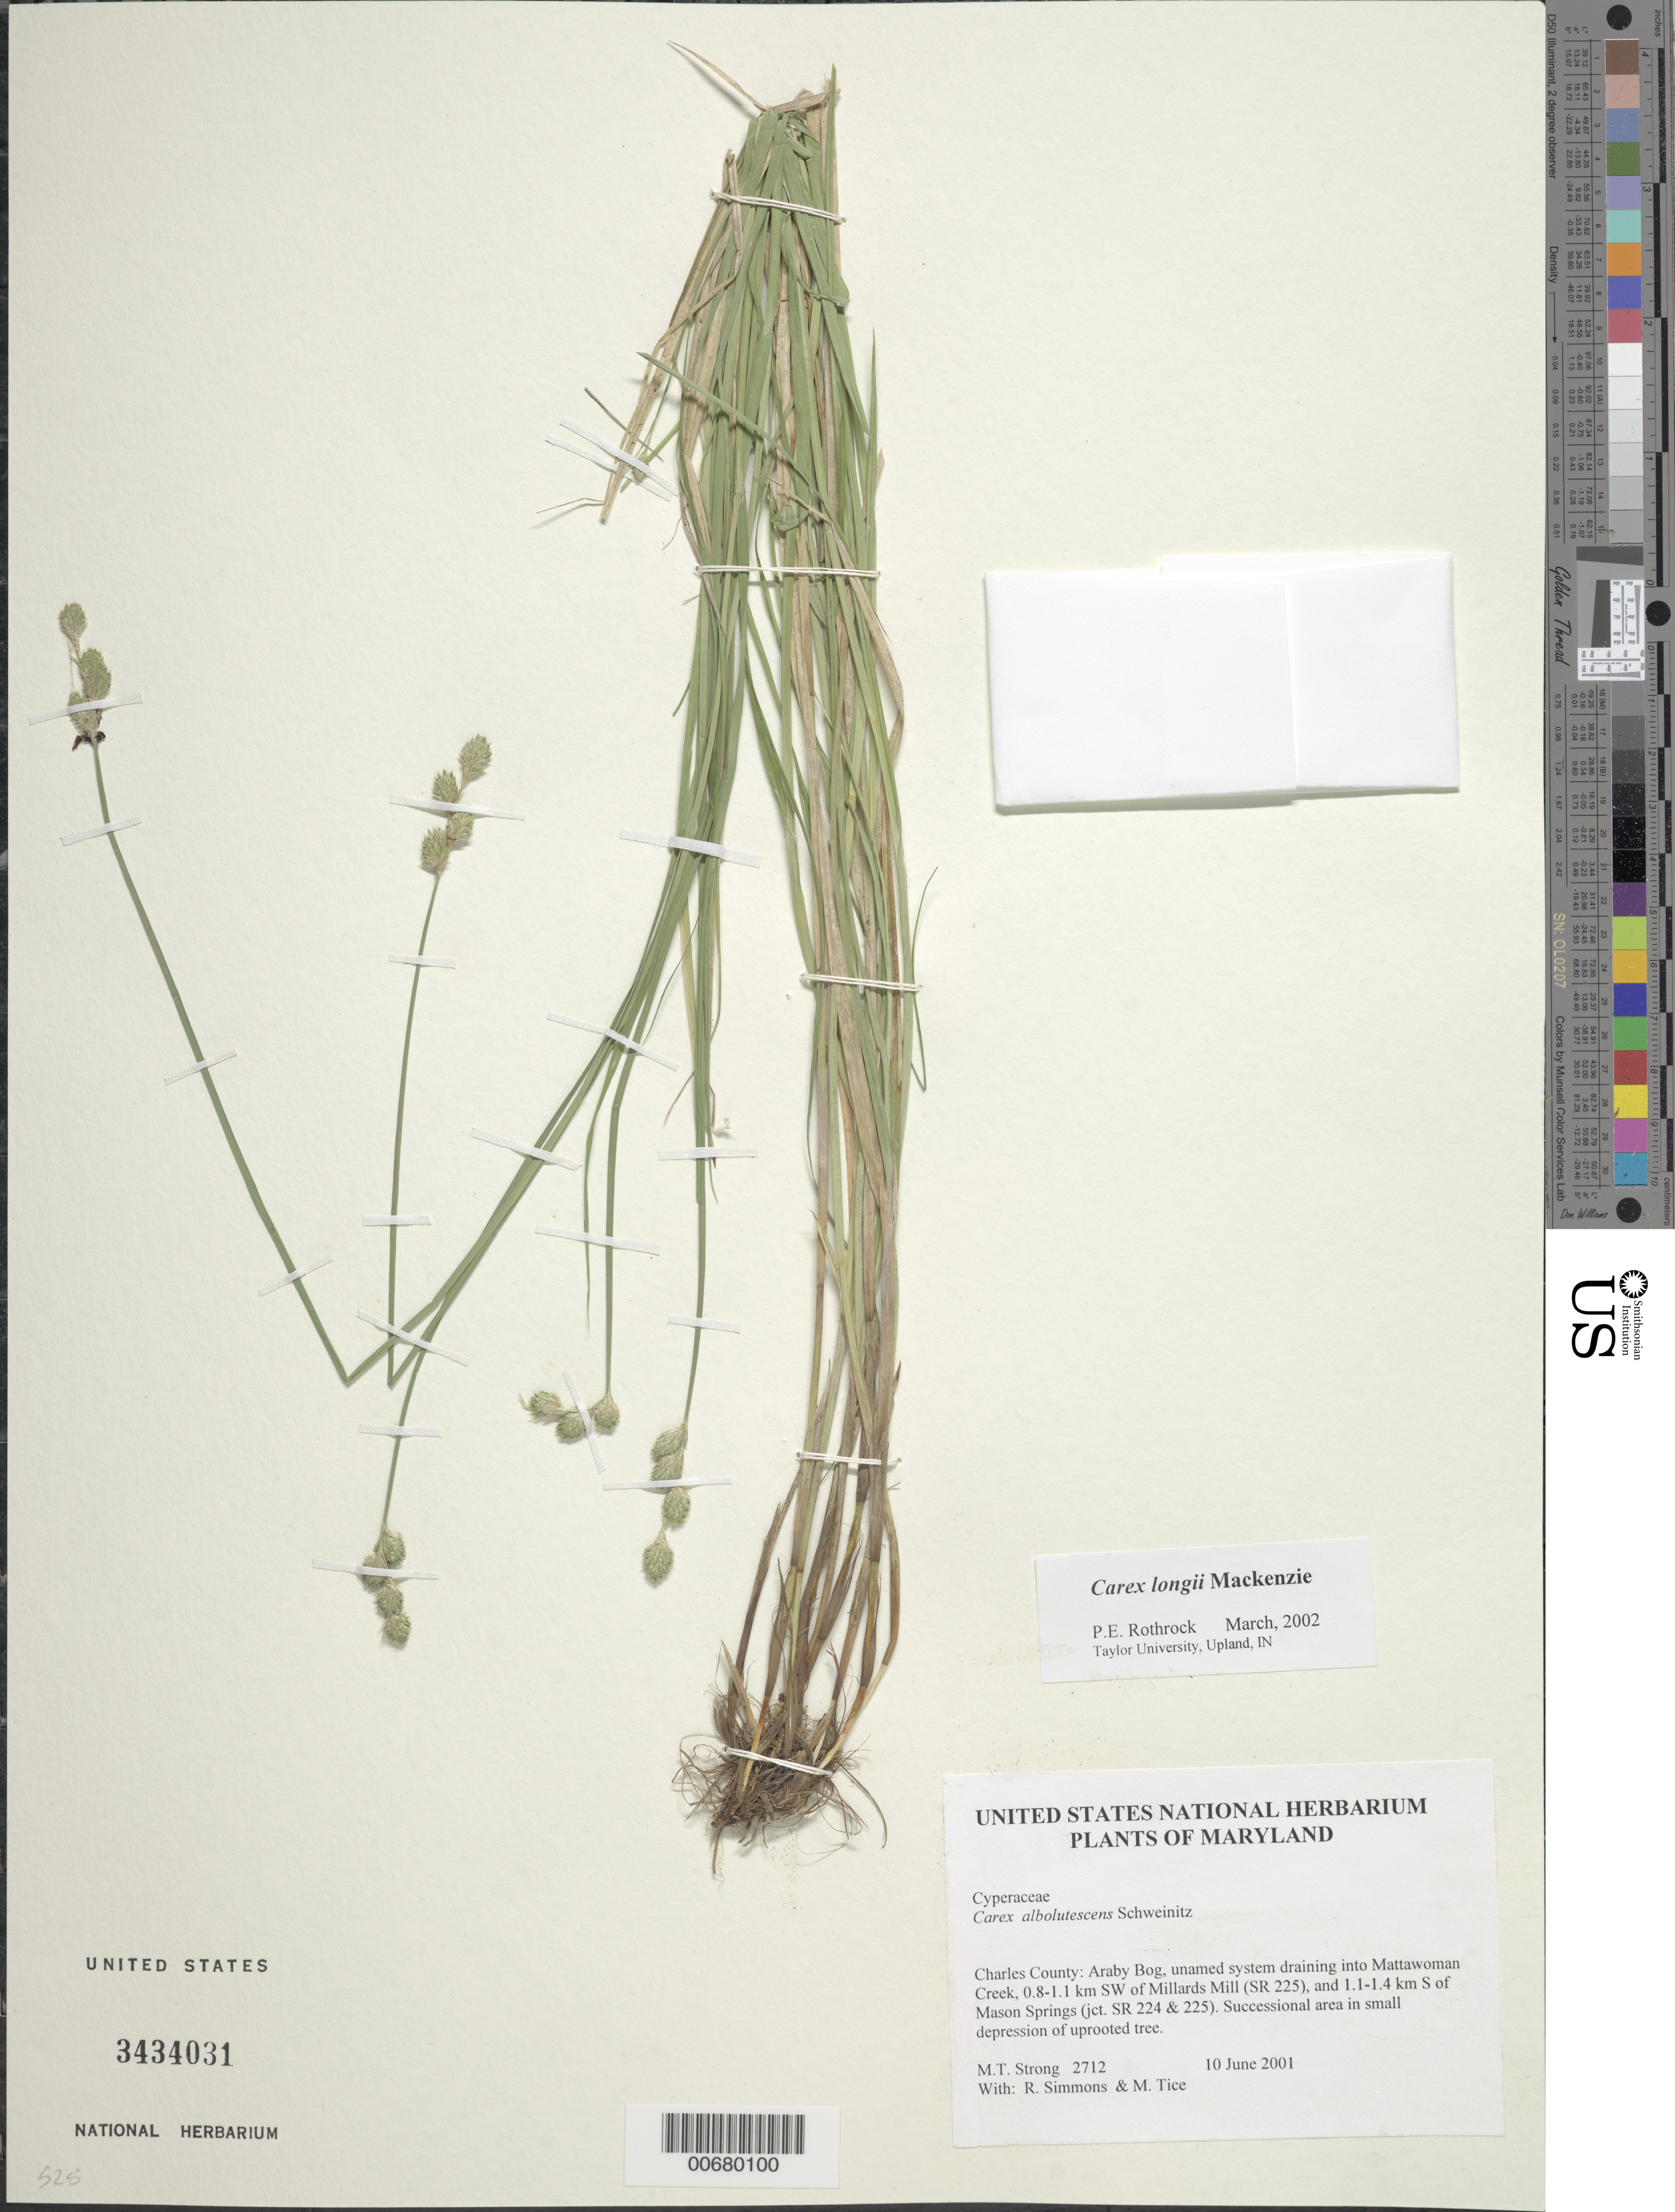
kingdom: Plantae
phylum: Tracheophyta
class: Liliopsida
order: Poales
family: Cyperaceae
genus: Carex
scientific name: Carex longii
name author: Mack.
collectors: M. T. Strong, R. Simmons & M. Tice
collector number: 2712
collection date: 2001-06-10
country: United States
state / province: Maryland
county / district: Charles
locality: Charles County: Araby Bog, unamed system draining into Mattawoman Creek, 0.8-1.1 km SW of Millards Mill 9SR 225), and 1.1-1.4 km S of Mason Springs (jct. SR 224 & 225)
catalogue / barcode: US 3434031